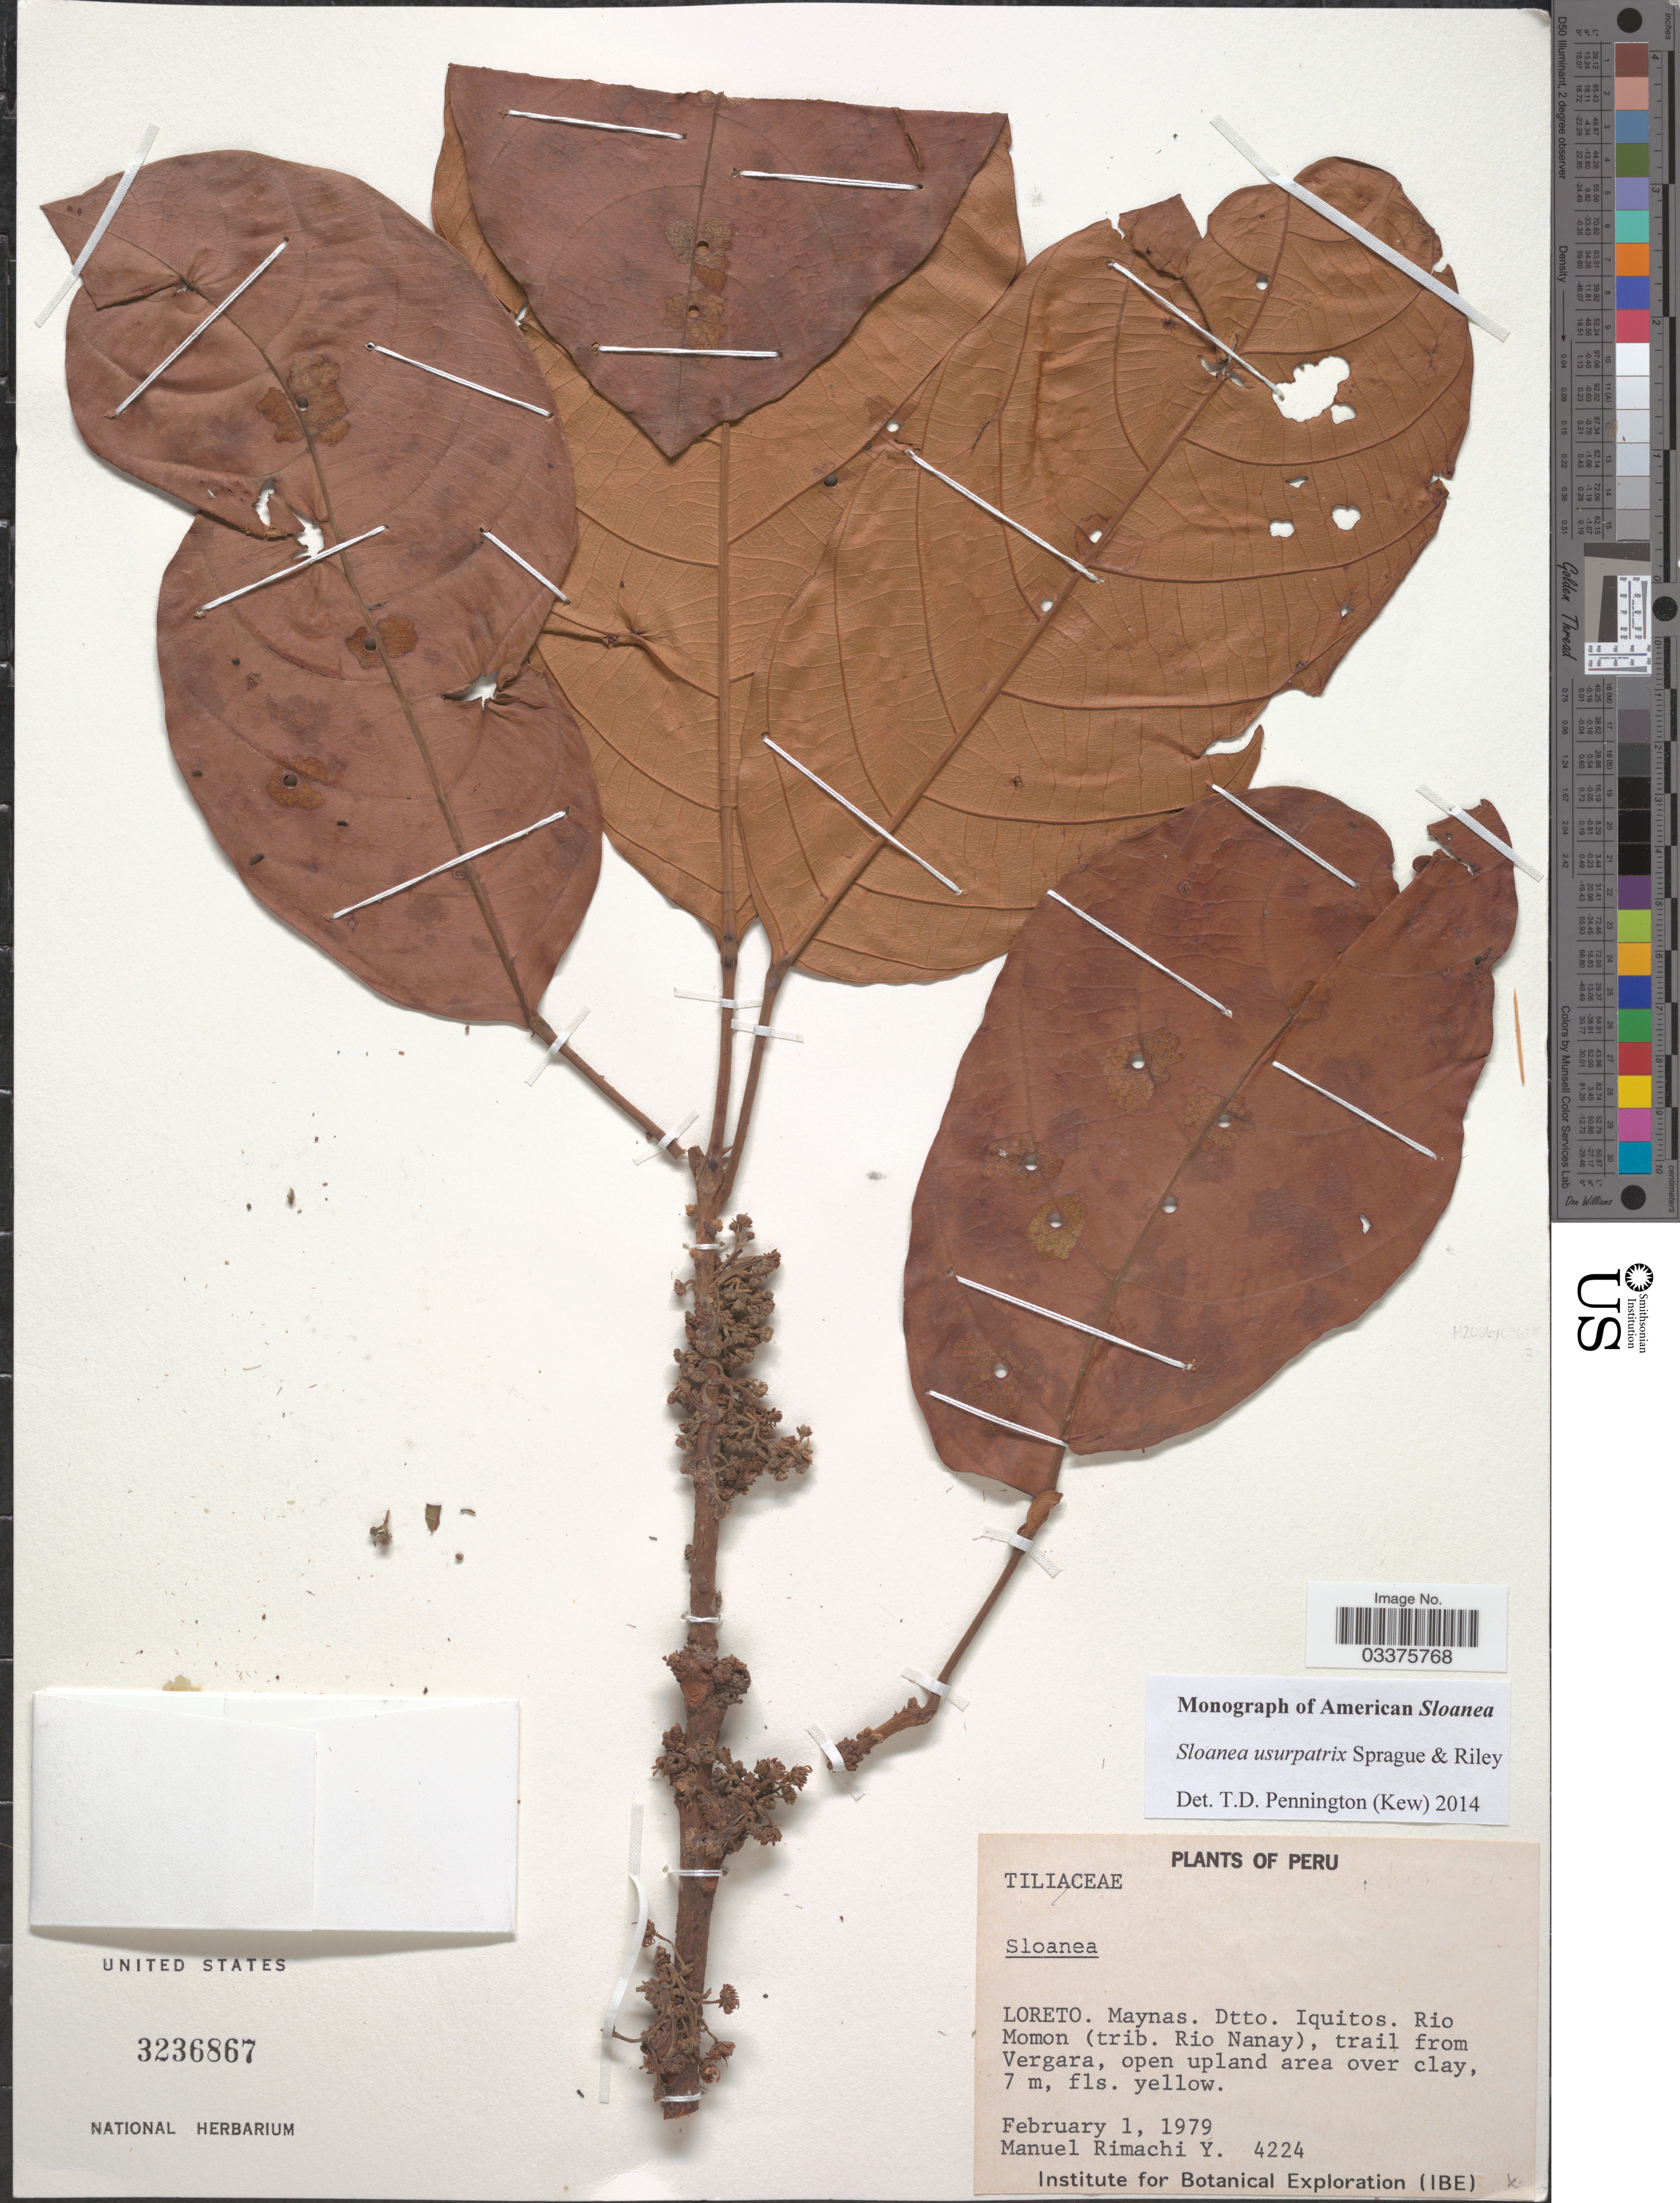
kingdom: Plantae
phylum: Tracheophyta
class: Magnoliopsida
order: Oxalidales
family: Elaeocarpaceae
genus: Sloanea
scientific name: Sloanea usurpatrix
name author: Sprague & L. Riley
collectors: M. Rimachi Y.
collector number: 4224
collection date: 1979-02-01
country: Peru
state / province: Loreto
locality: Maynas. Dtto. Iquitos. Rio Momon (trib. Rio Nanay), trail from Vergara.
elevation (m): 7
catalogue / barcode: US 3236867